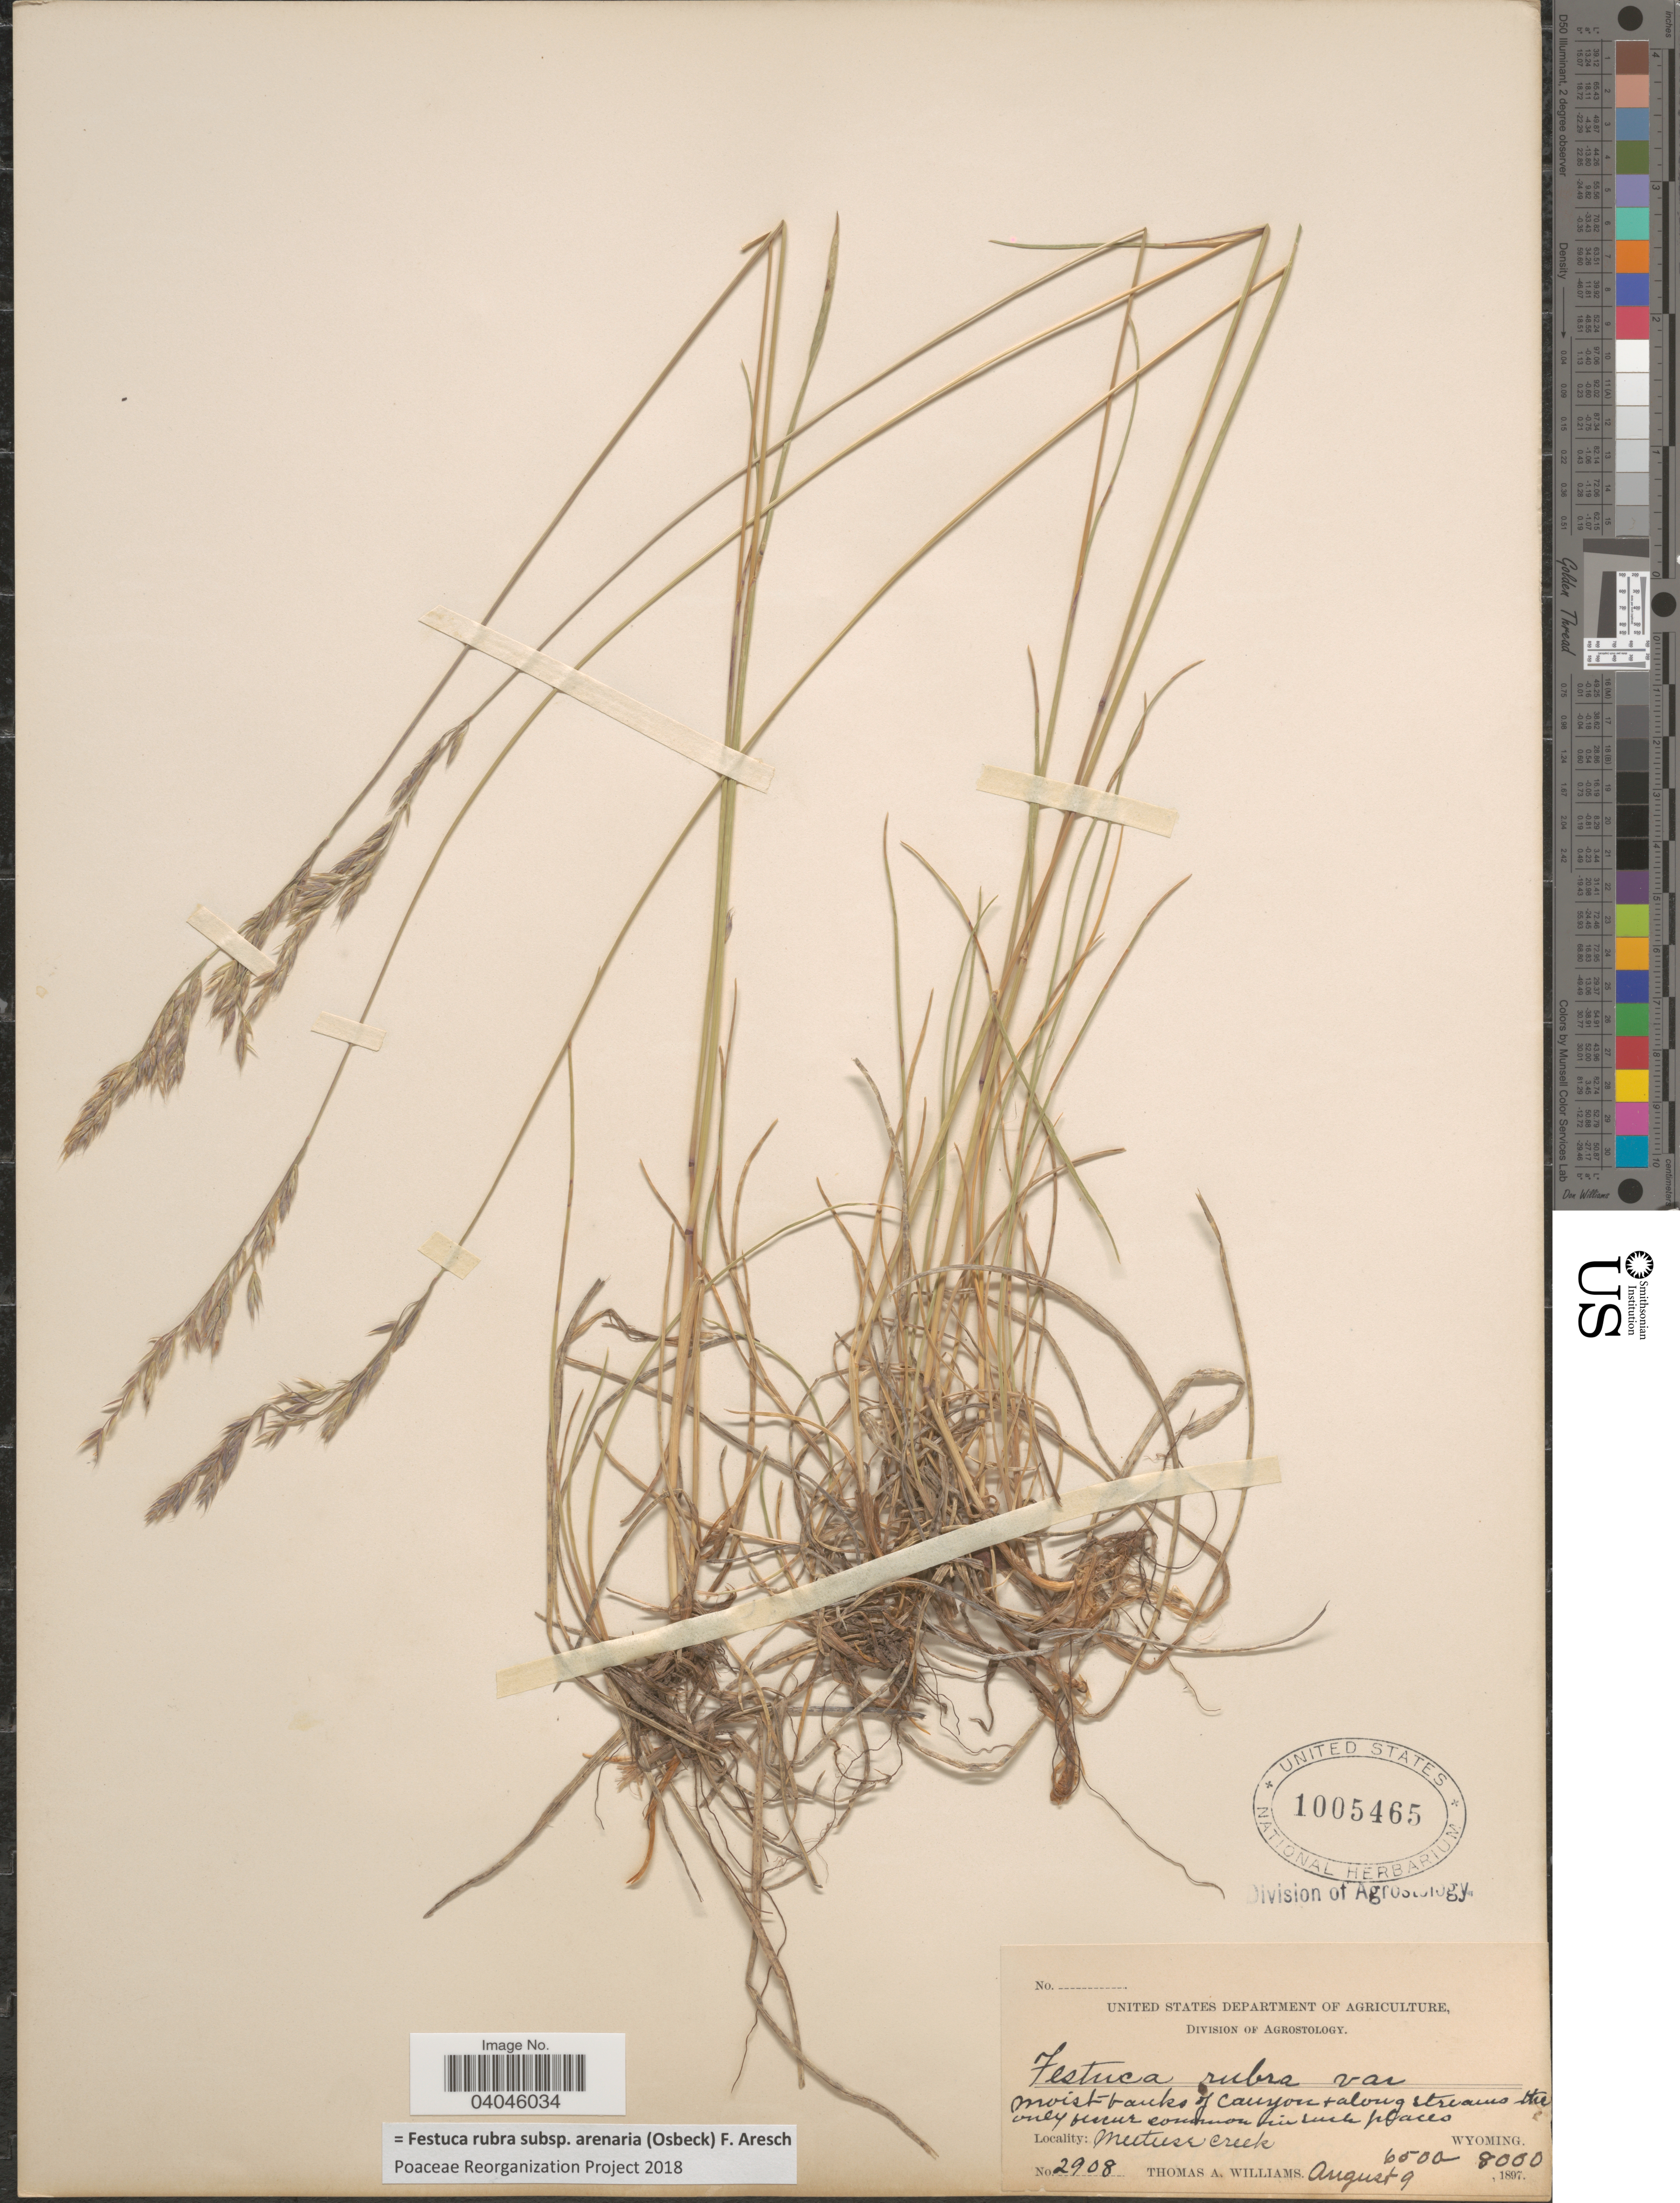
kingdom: Plantae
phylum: Tracheophyta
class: Liliopsida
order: Poales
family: Poaceae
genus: Festuca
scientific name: Festuca rubra subsp. arenaria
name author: (Osbeck) F. Aresch.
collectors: T. A. Williams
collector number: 2908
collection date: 1897-08-09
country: United States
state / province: Wyoming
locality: Meeteetse Creek.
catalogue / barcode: US 1005465